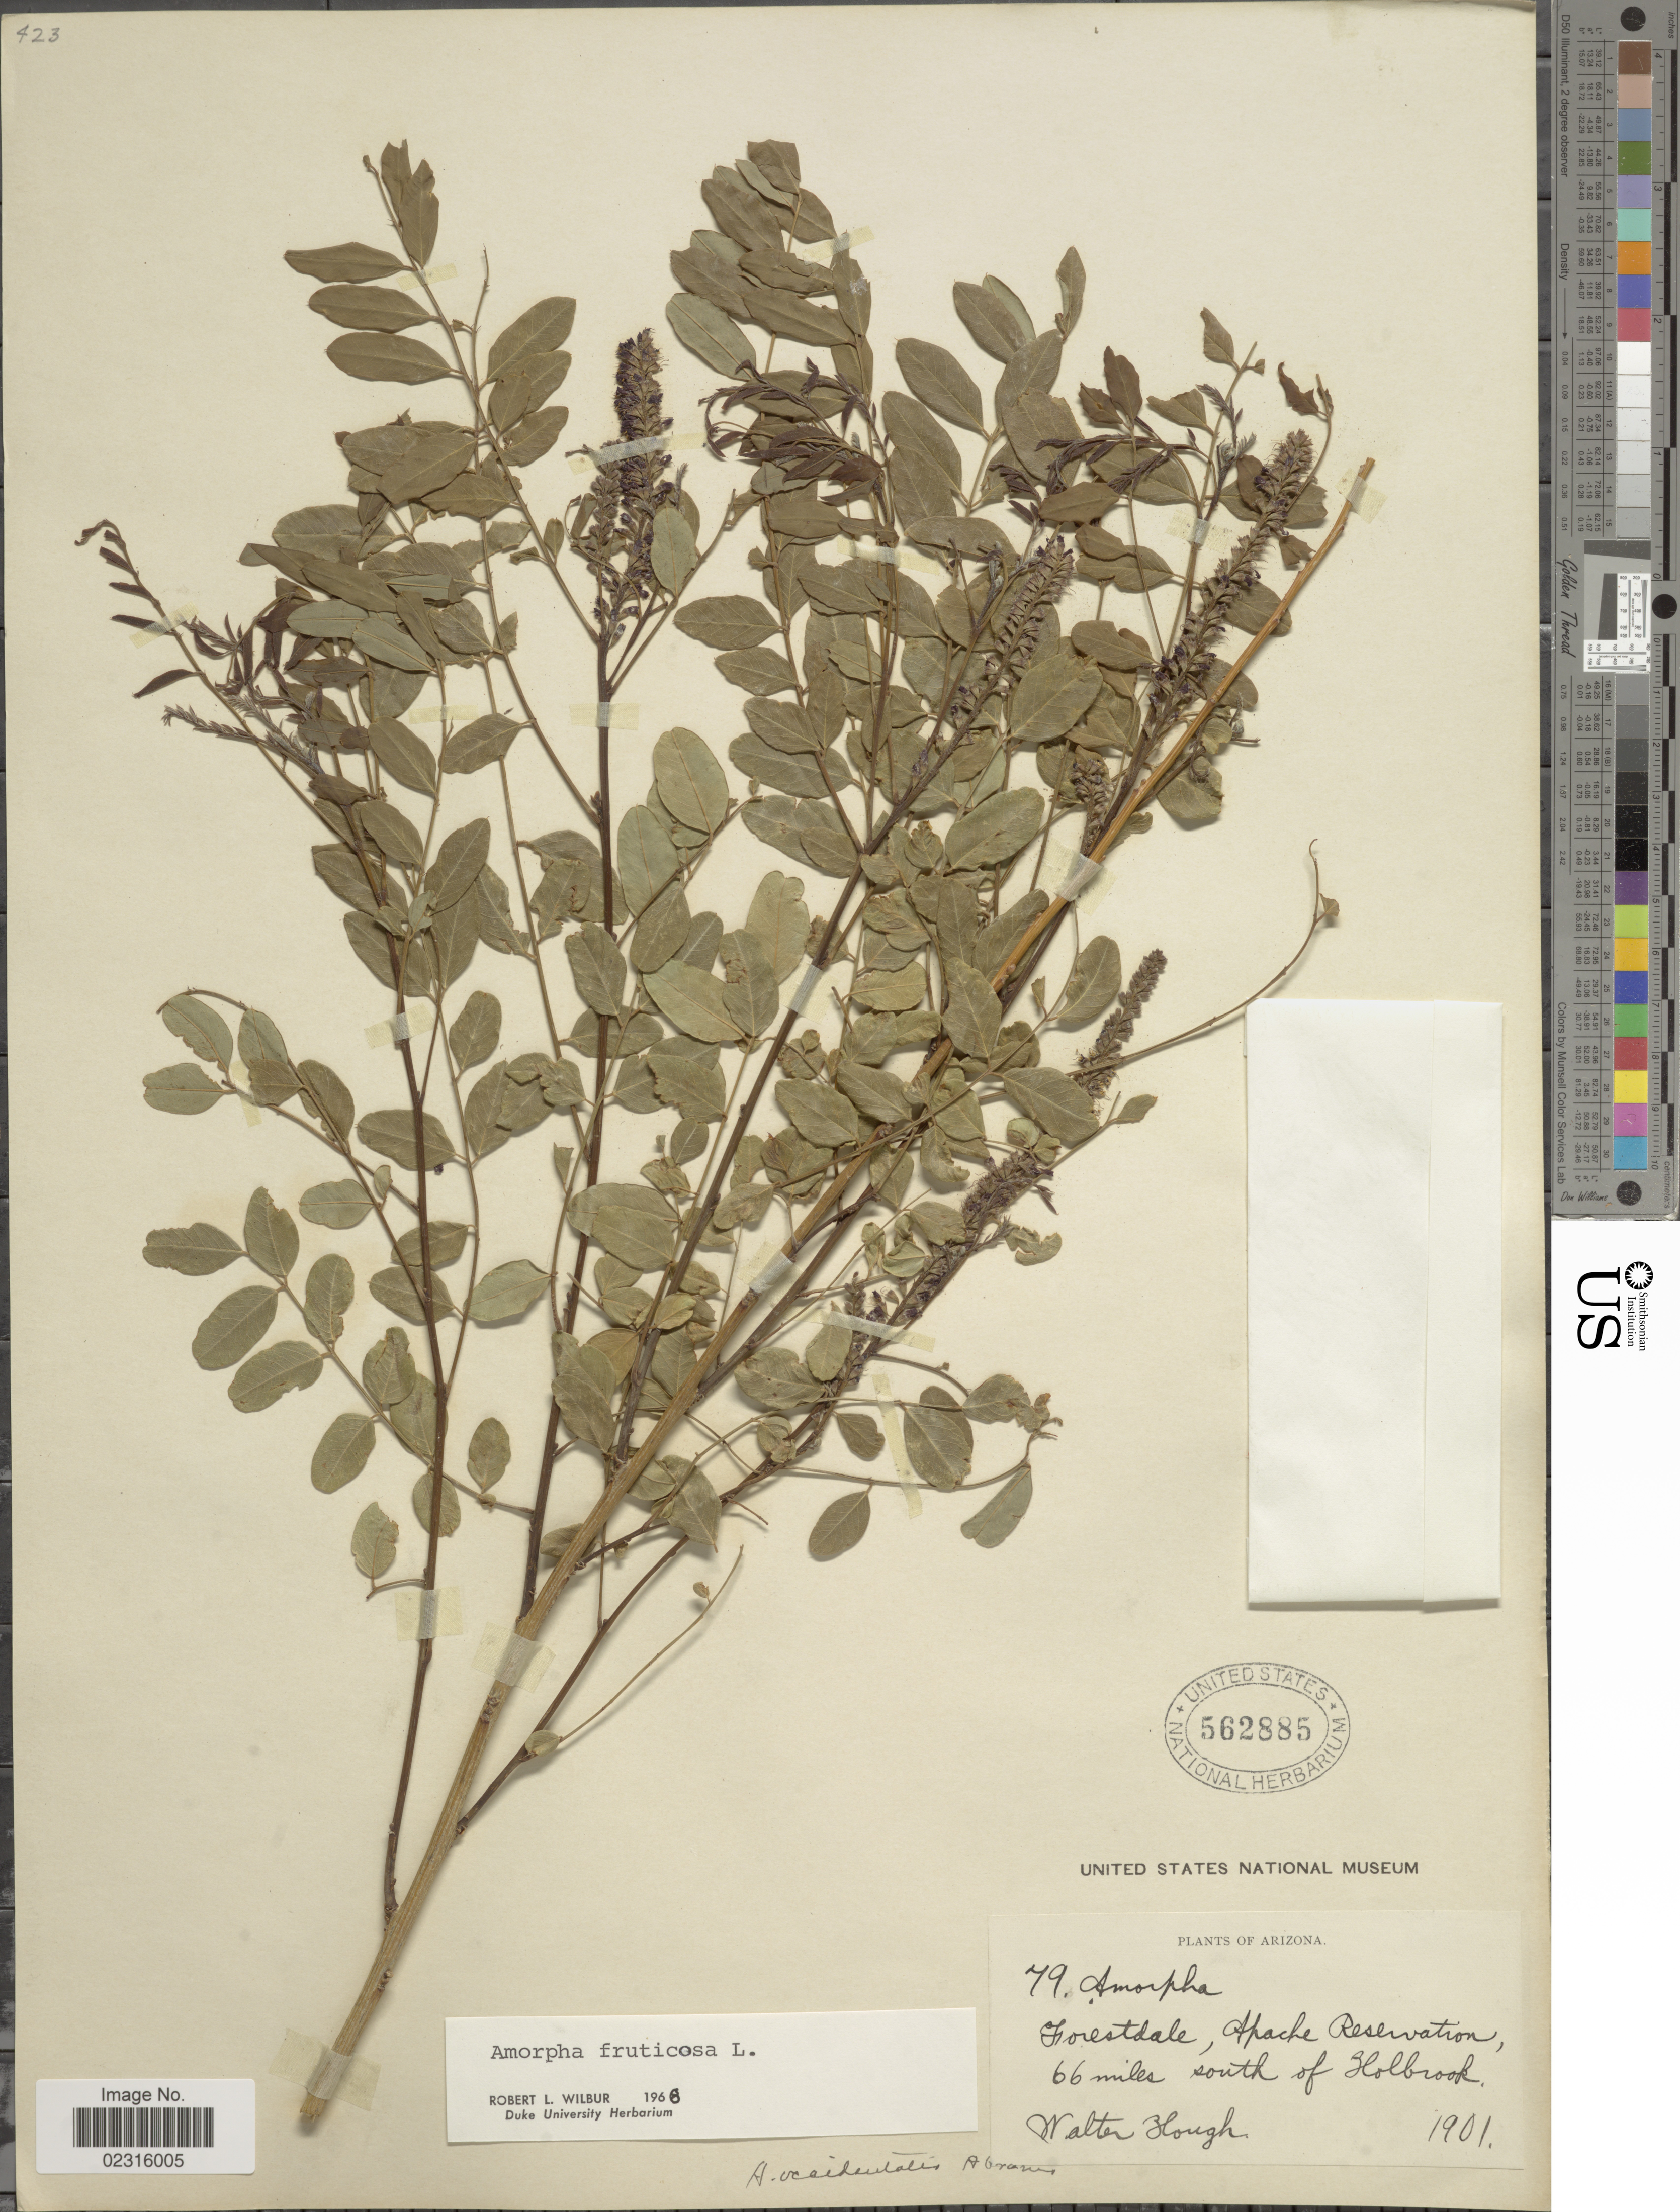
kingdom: Plantae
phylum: Tracheophyta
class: Magnoliopsida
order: Fabales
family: Fabaceae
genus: Amorpha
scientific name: Amorpha fruticosa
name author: L.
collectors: W. Hough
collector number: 79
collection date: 1901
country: United States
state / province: Arizona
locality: Forestdale, Apache Reservation, 66 miles south of Holbrook.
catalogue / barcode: US 562885